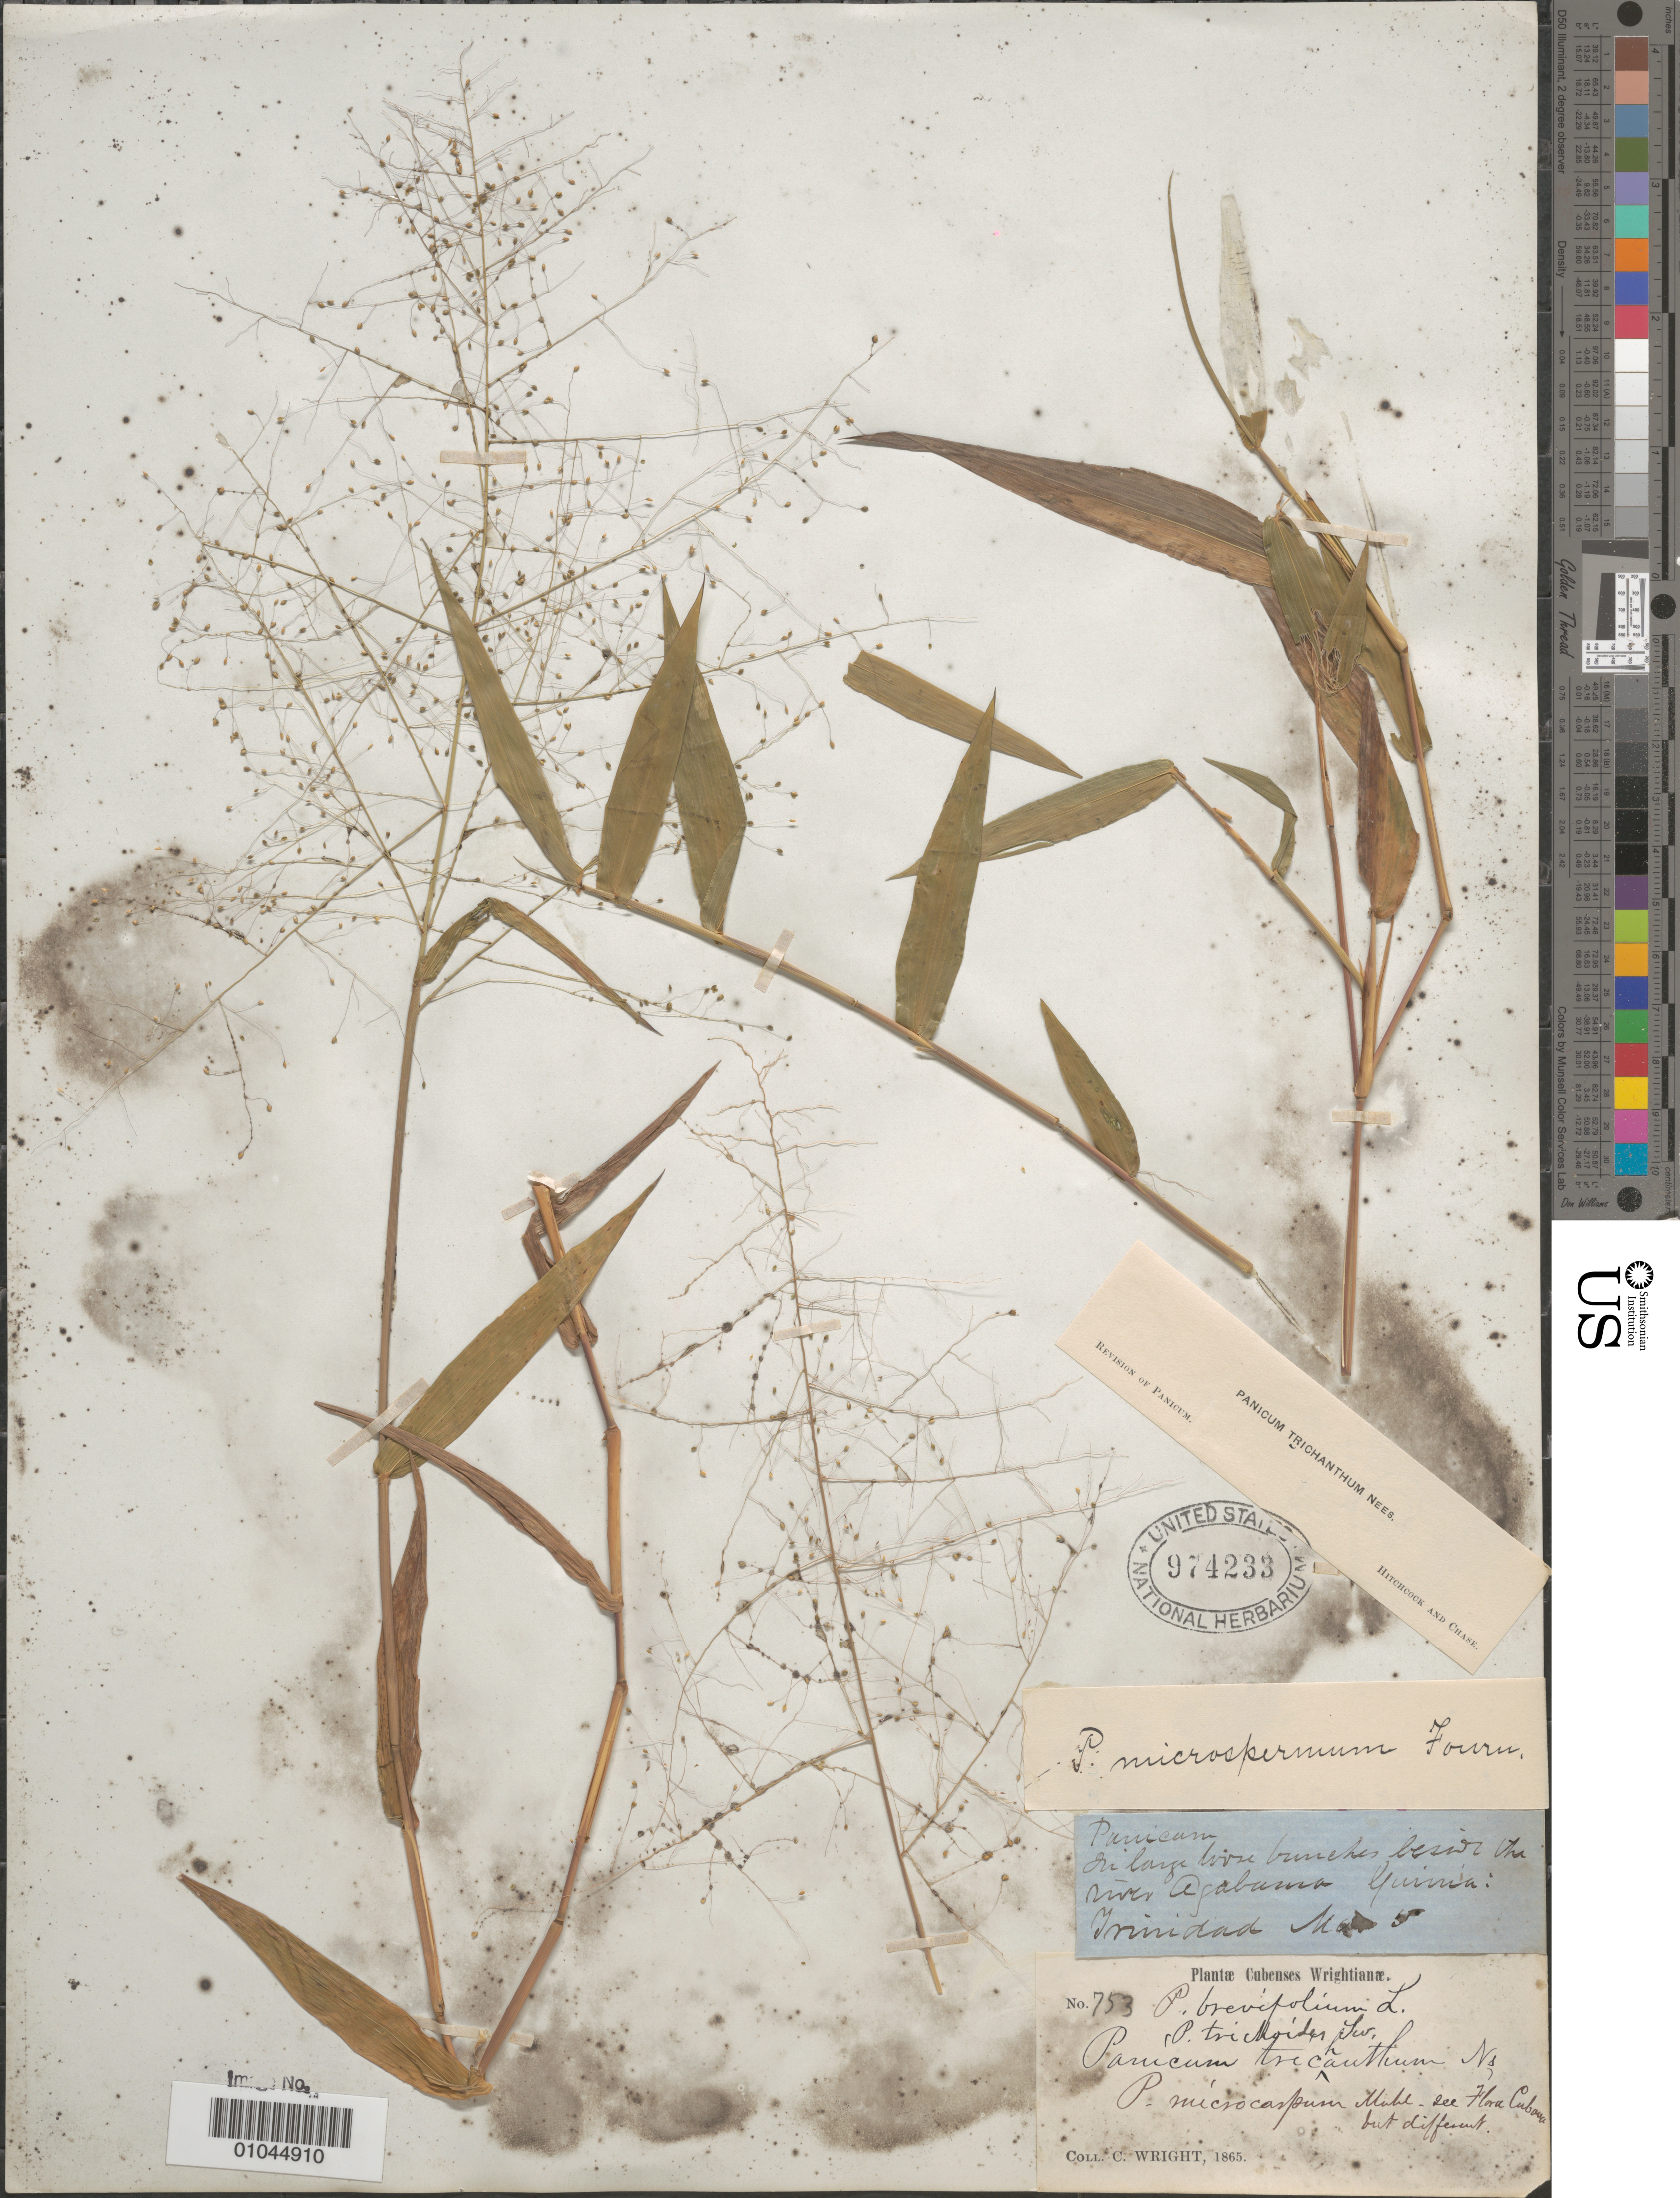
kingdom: Plantae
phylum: Tracheophyta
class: Liliopsida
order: Poales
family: Poaceae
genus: Panicum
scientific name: Panicum trichanthum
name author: Nees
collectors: C. Wright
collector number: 753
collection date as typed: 1800 to 1899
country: Cuba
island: Cuba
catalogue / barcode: US 974233